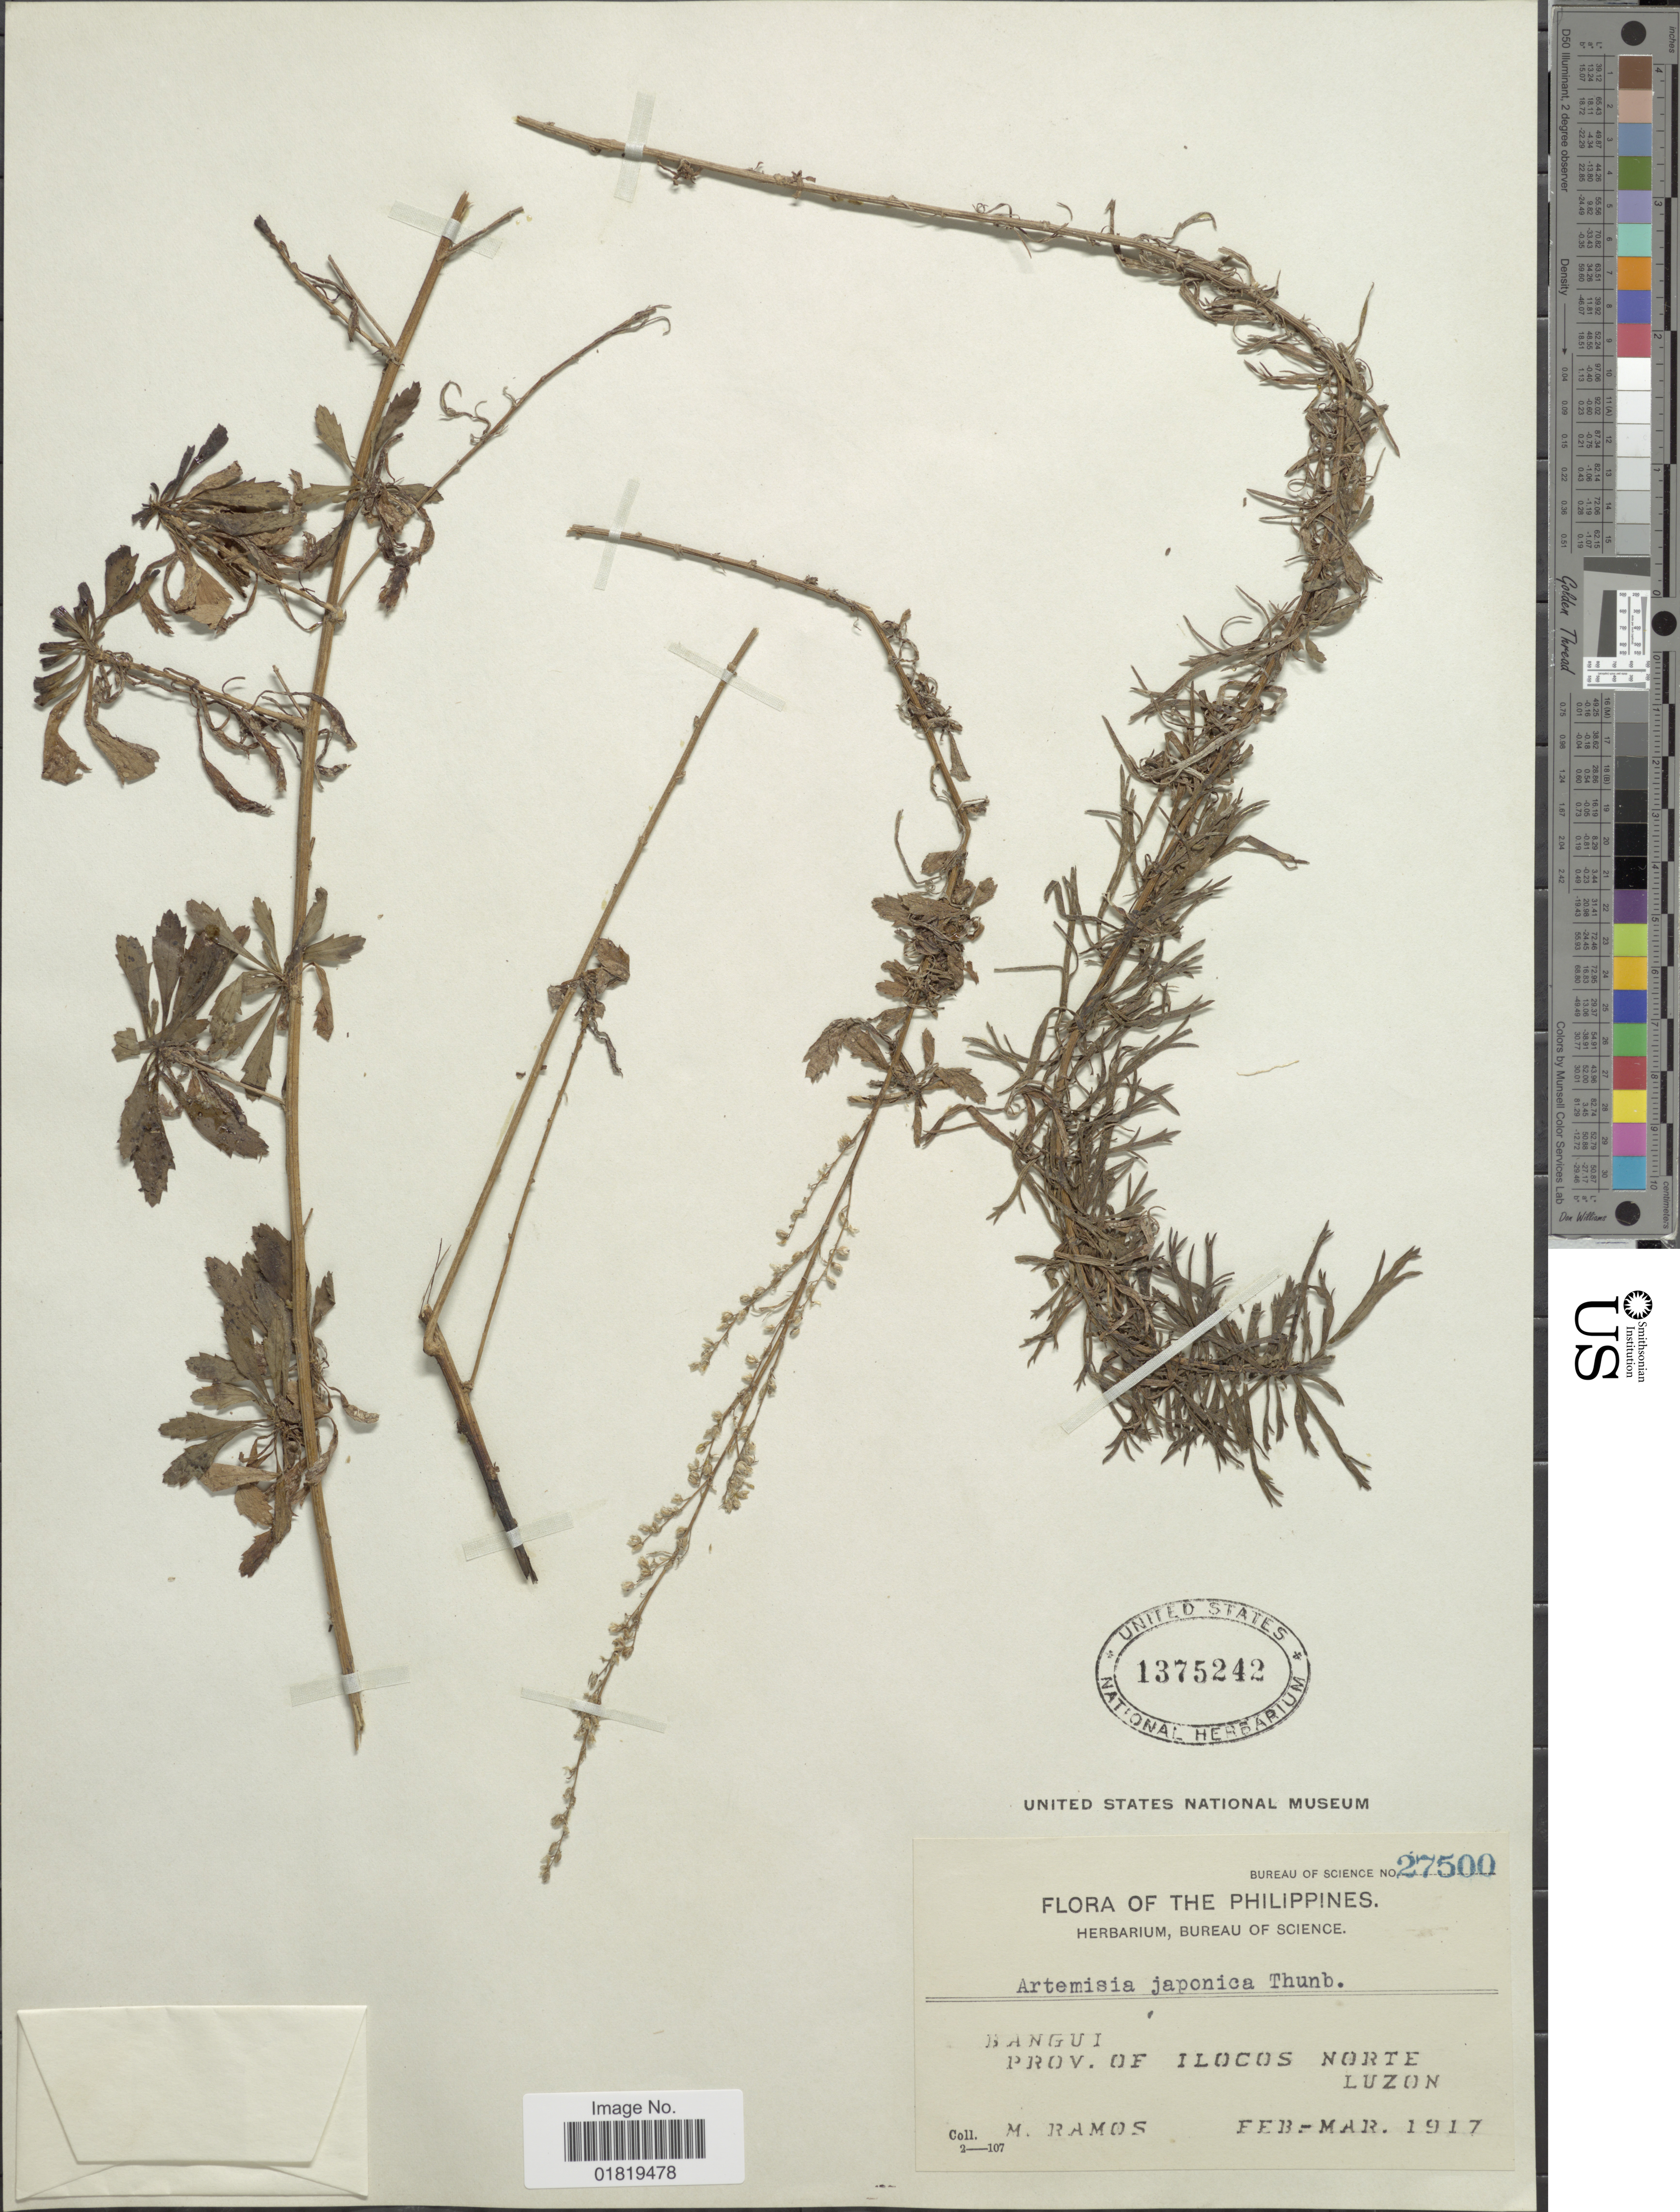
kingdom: Plantae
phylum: Tracheophyta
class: Magnoliopsida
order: Asterales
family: Asteraceae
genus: Artemisia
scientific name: Artemisia japonica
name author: Thunb.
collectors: M. Ramos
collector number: Bureau of Science 27500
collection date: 1917-02/1917-03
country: Philippines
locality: Bangui, Prov. of Ilocos Norte Luzon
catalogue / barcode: US 1375242